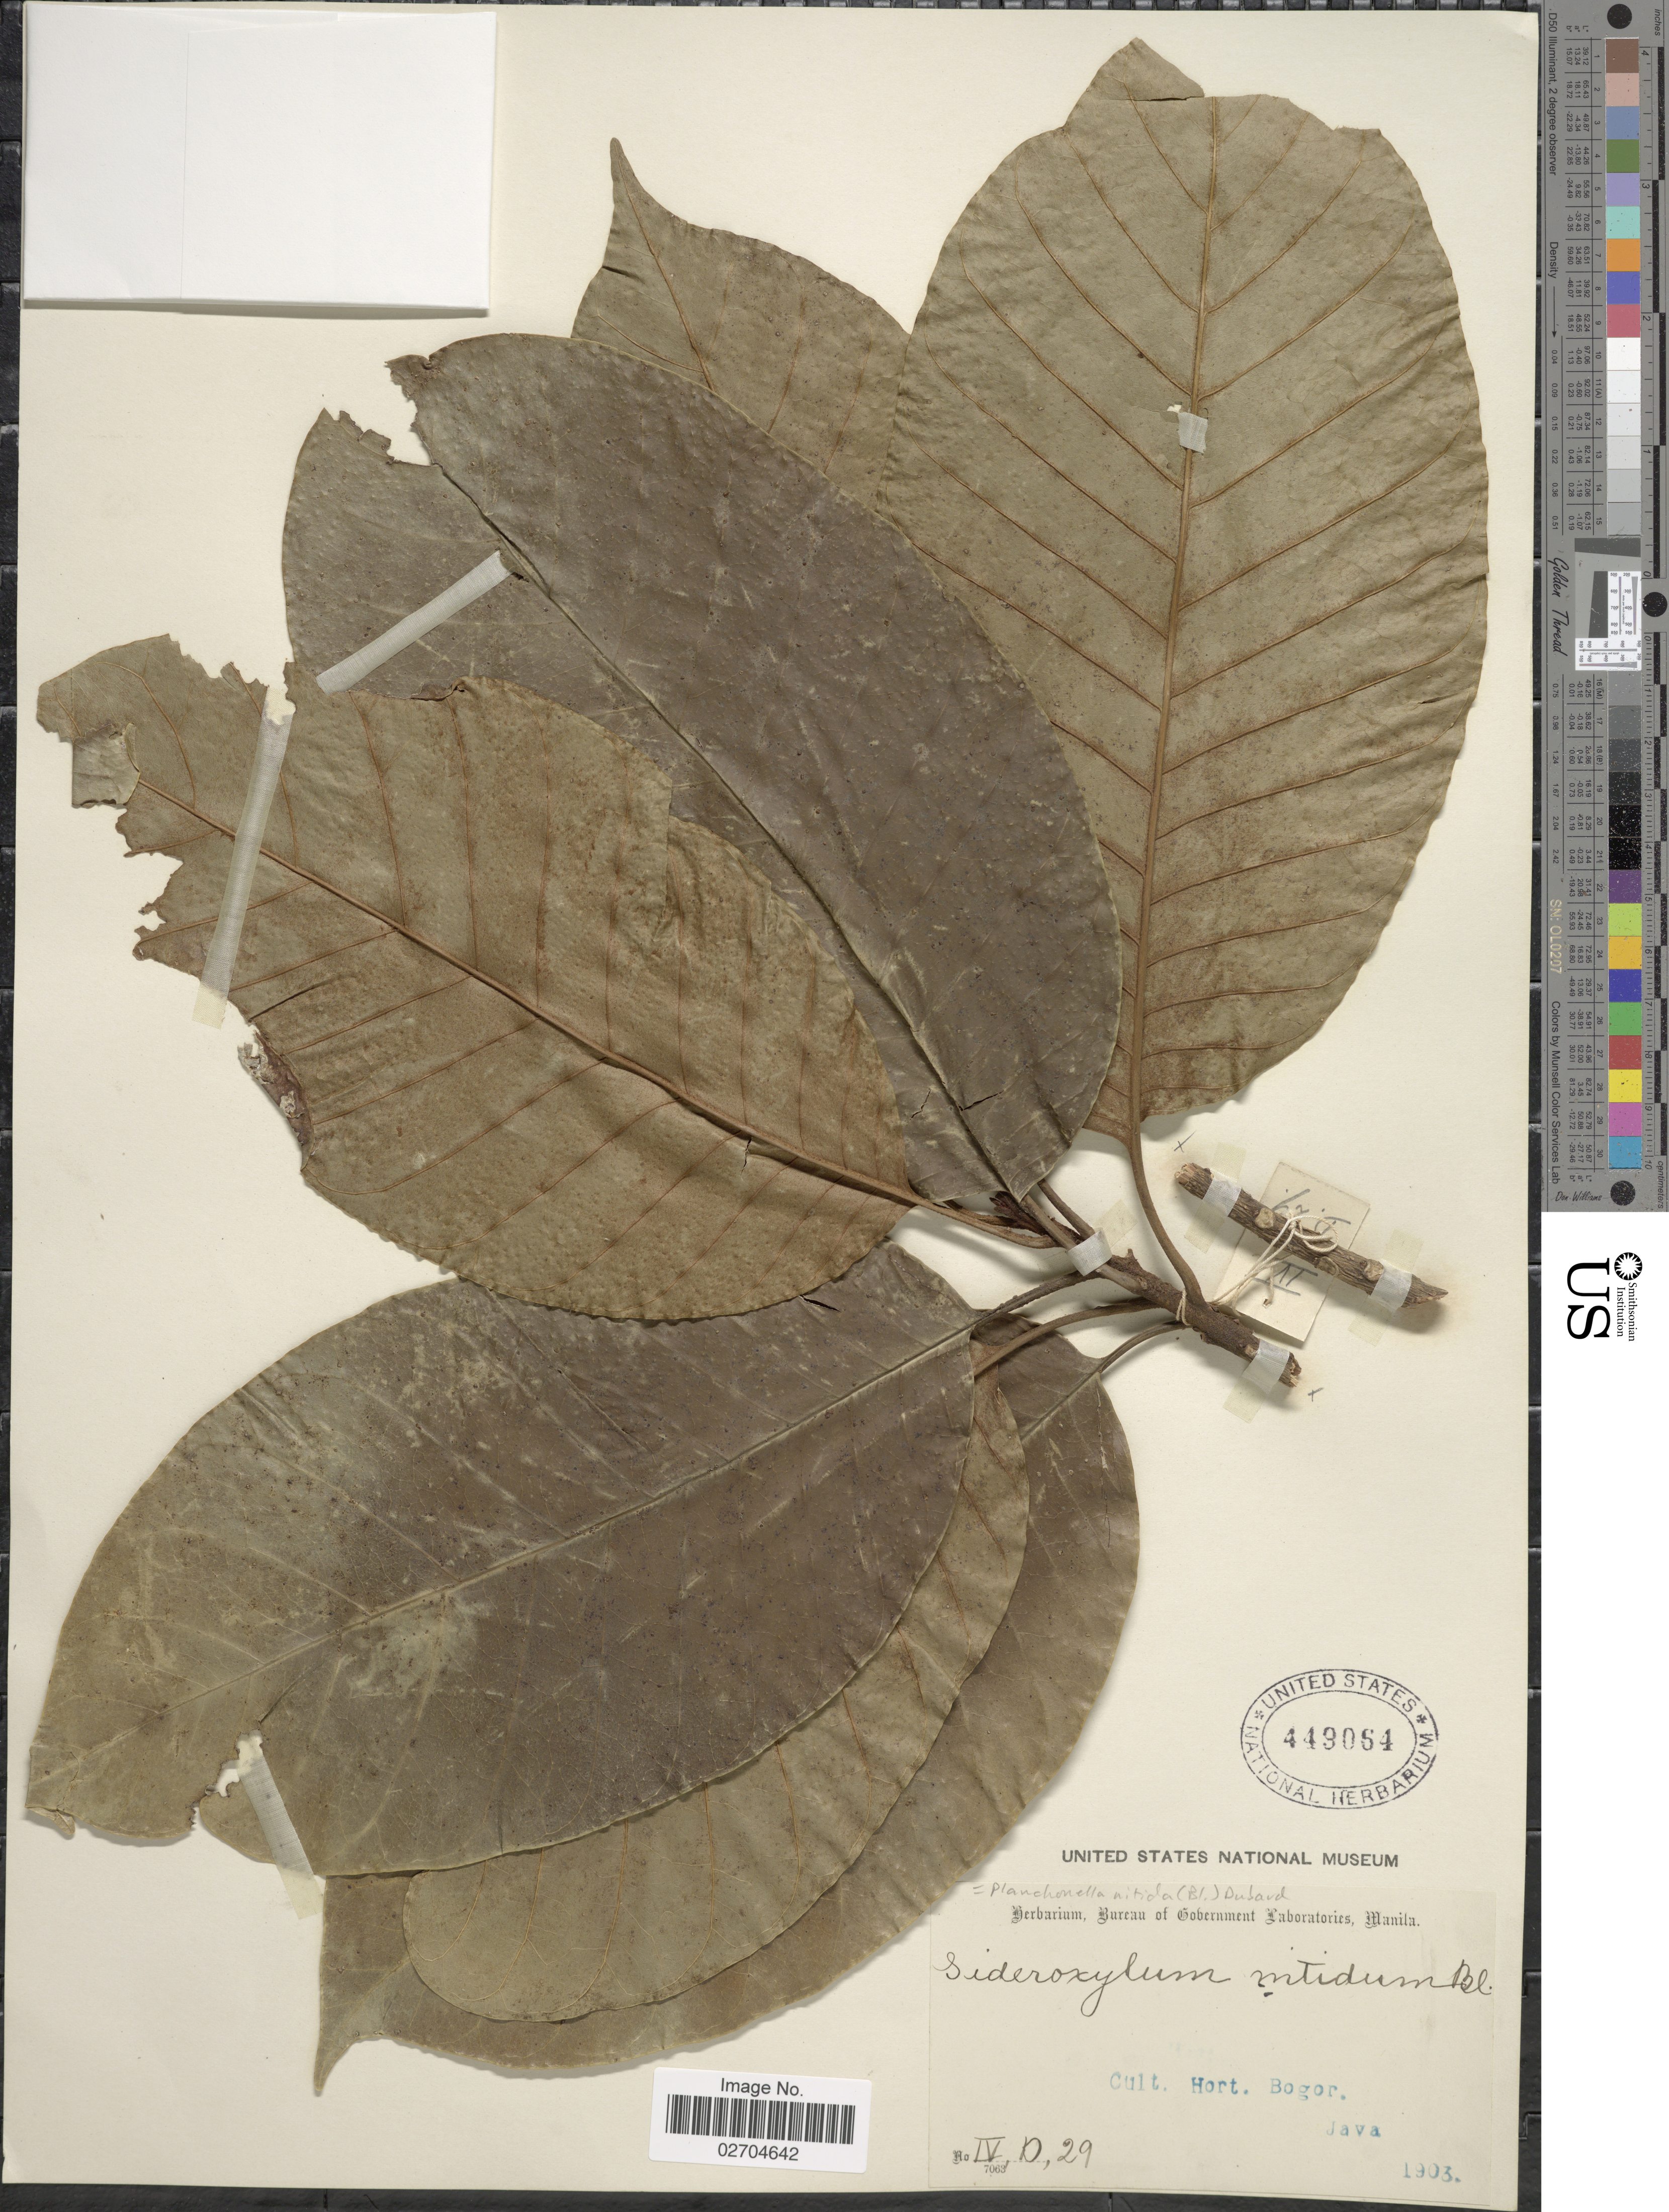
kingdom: Plantae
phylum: Tracheophyta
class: Magnoliopsida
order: Ericales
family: Sapotaceae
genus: Planchonella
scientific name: Planchonella nitida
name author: Dub.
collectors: Ex herb. Bureau of Government Laboratories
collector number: IV, D, 29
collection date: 1903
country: Indonesia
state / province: Java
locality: Cult. Hort. Bogor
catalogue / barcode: US 448064